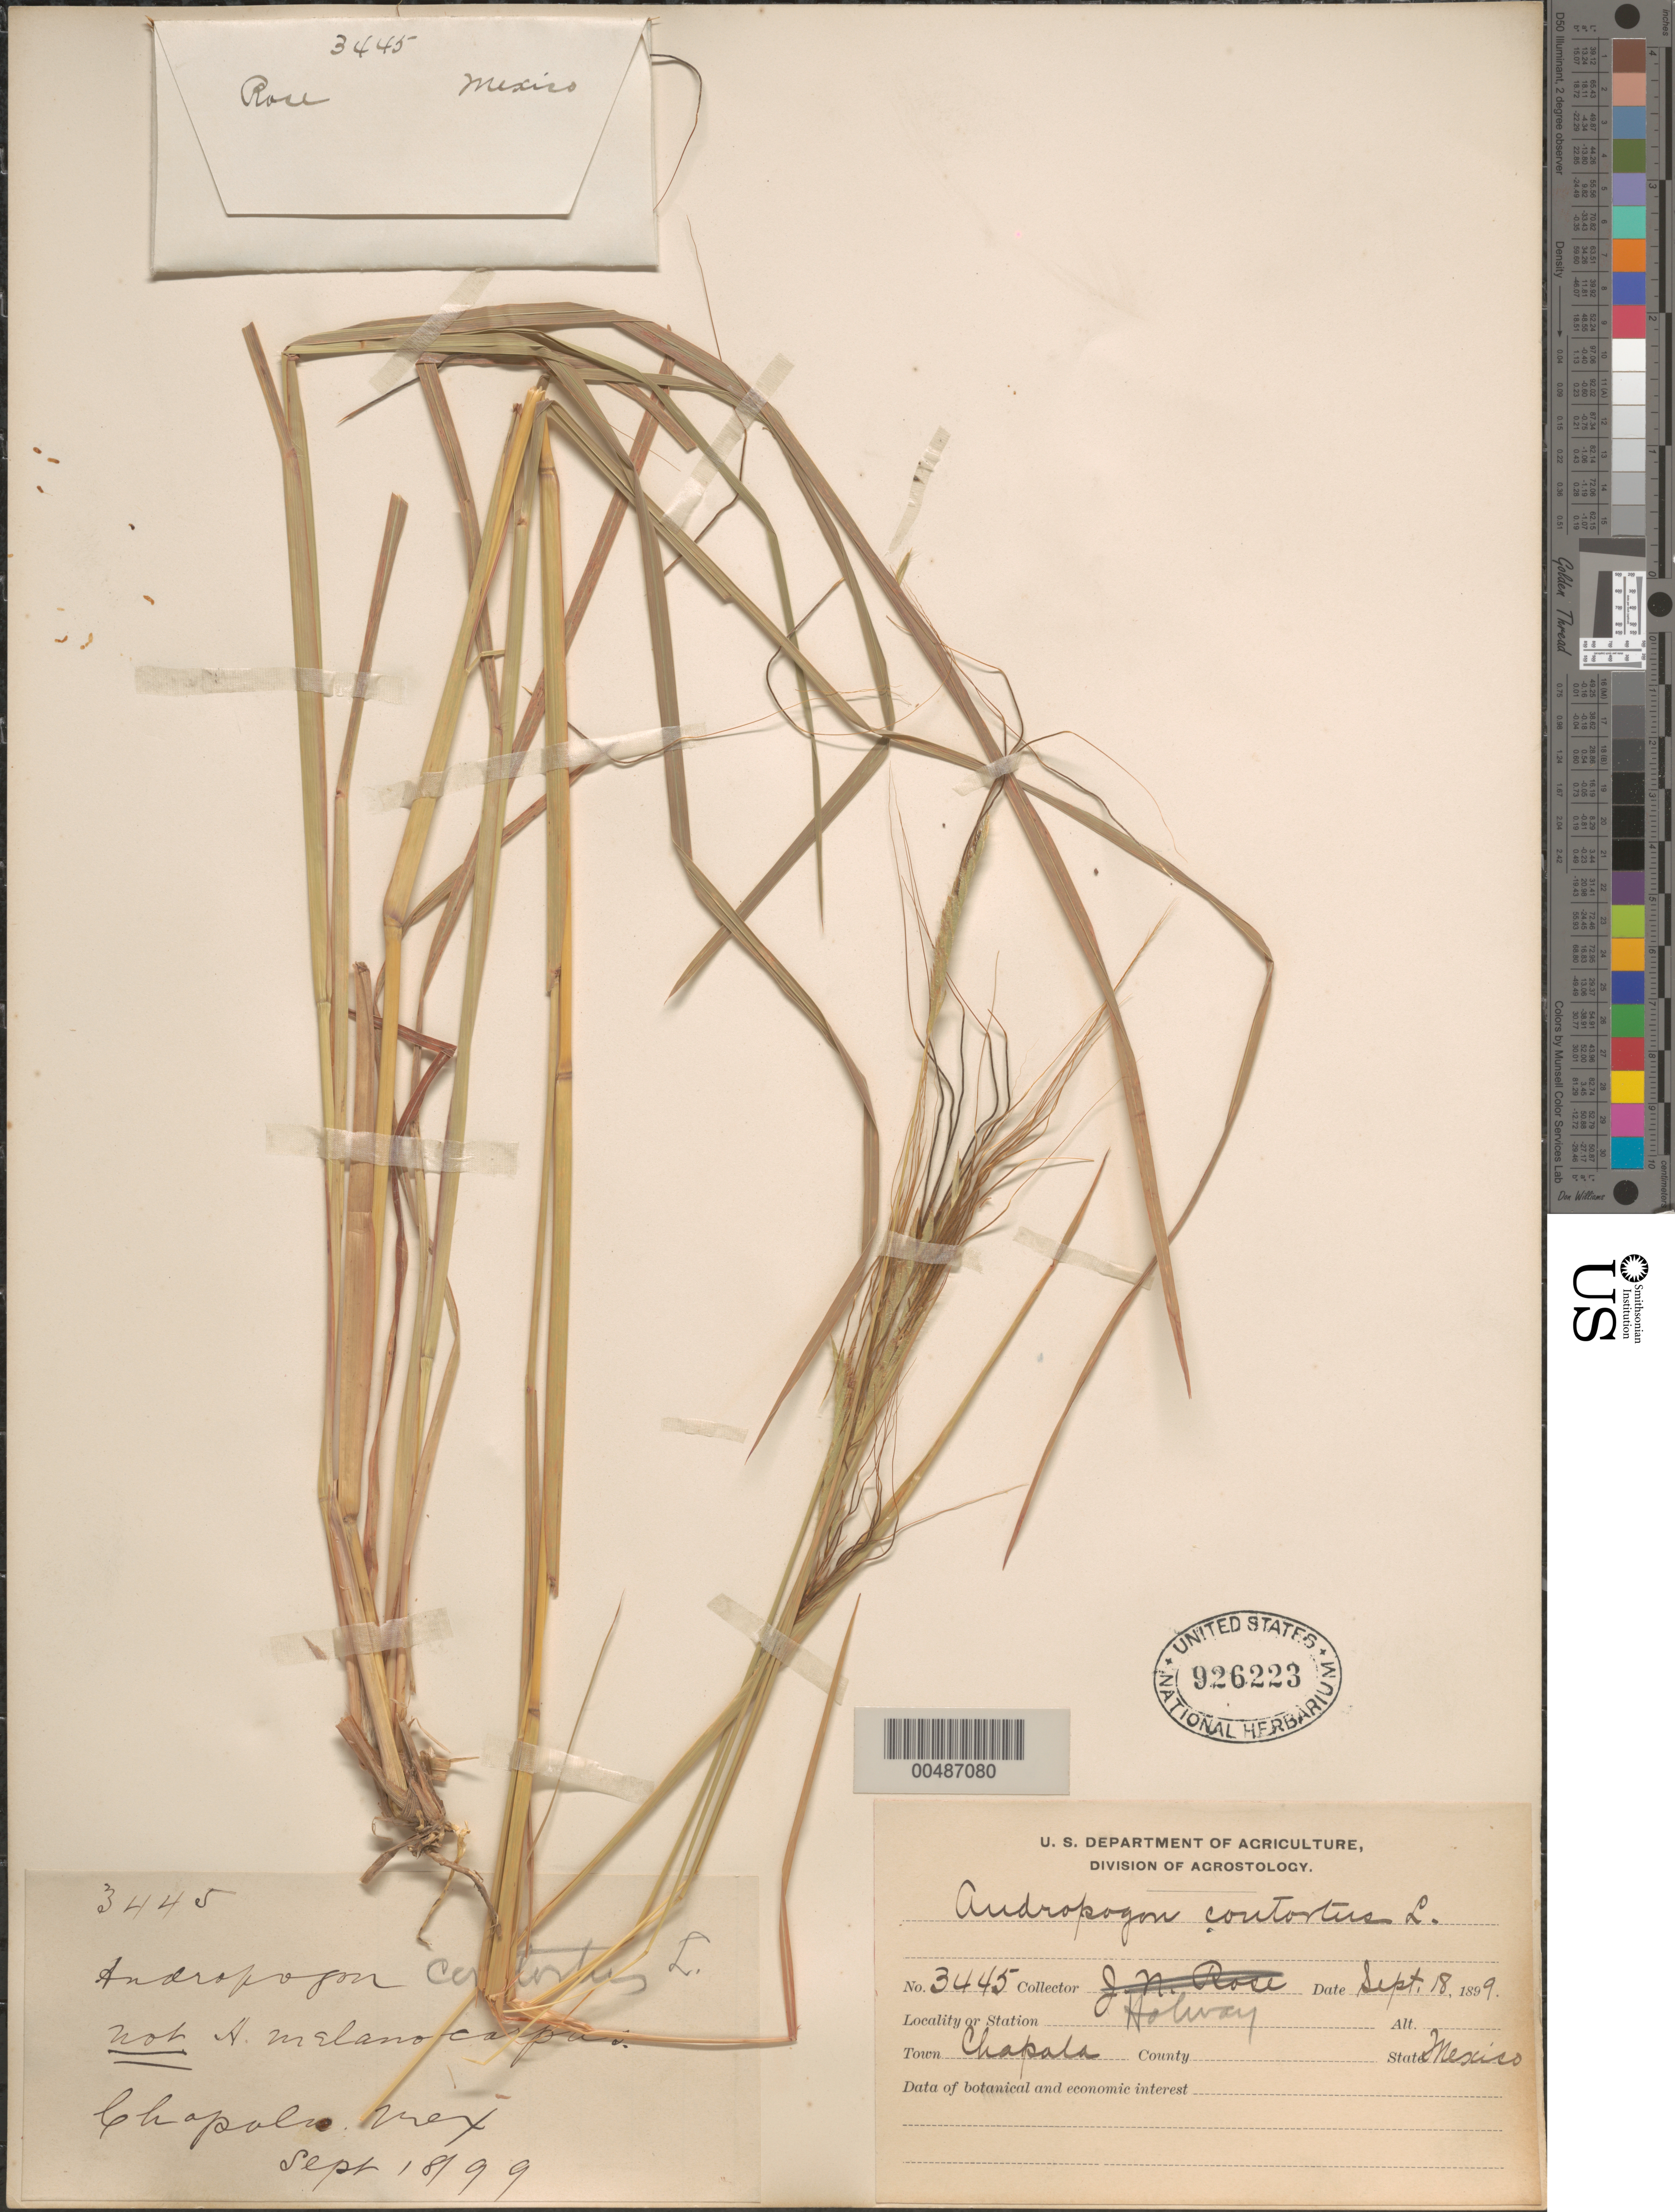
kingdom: Plantae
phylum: Tracheophyta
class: Liliopsida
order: Poales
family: Poaceae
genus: Heteropogon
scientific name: Heteropogon contortus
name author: (L.) P. Beauv. ex Roem. & Schult.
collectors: -- Holway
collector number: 3445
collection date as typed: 18 Sep 1899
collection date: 1899-09-18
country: Mexico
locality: Chapala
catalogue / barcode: US 926223